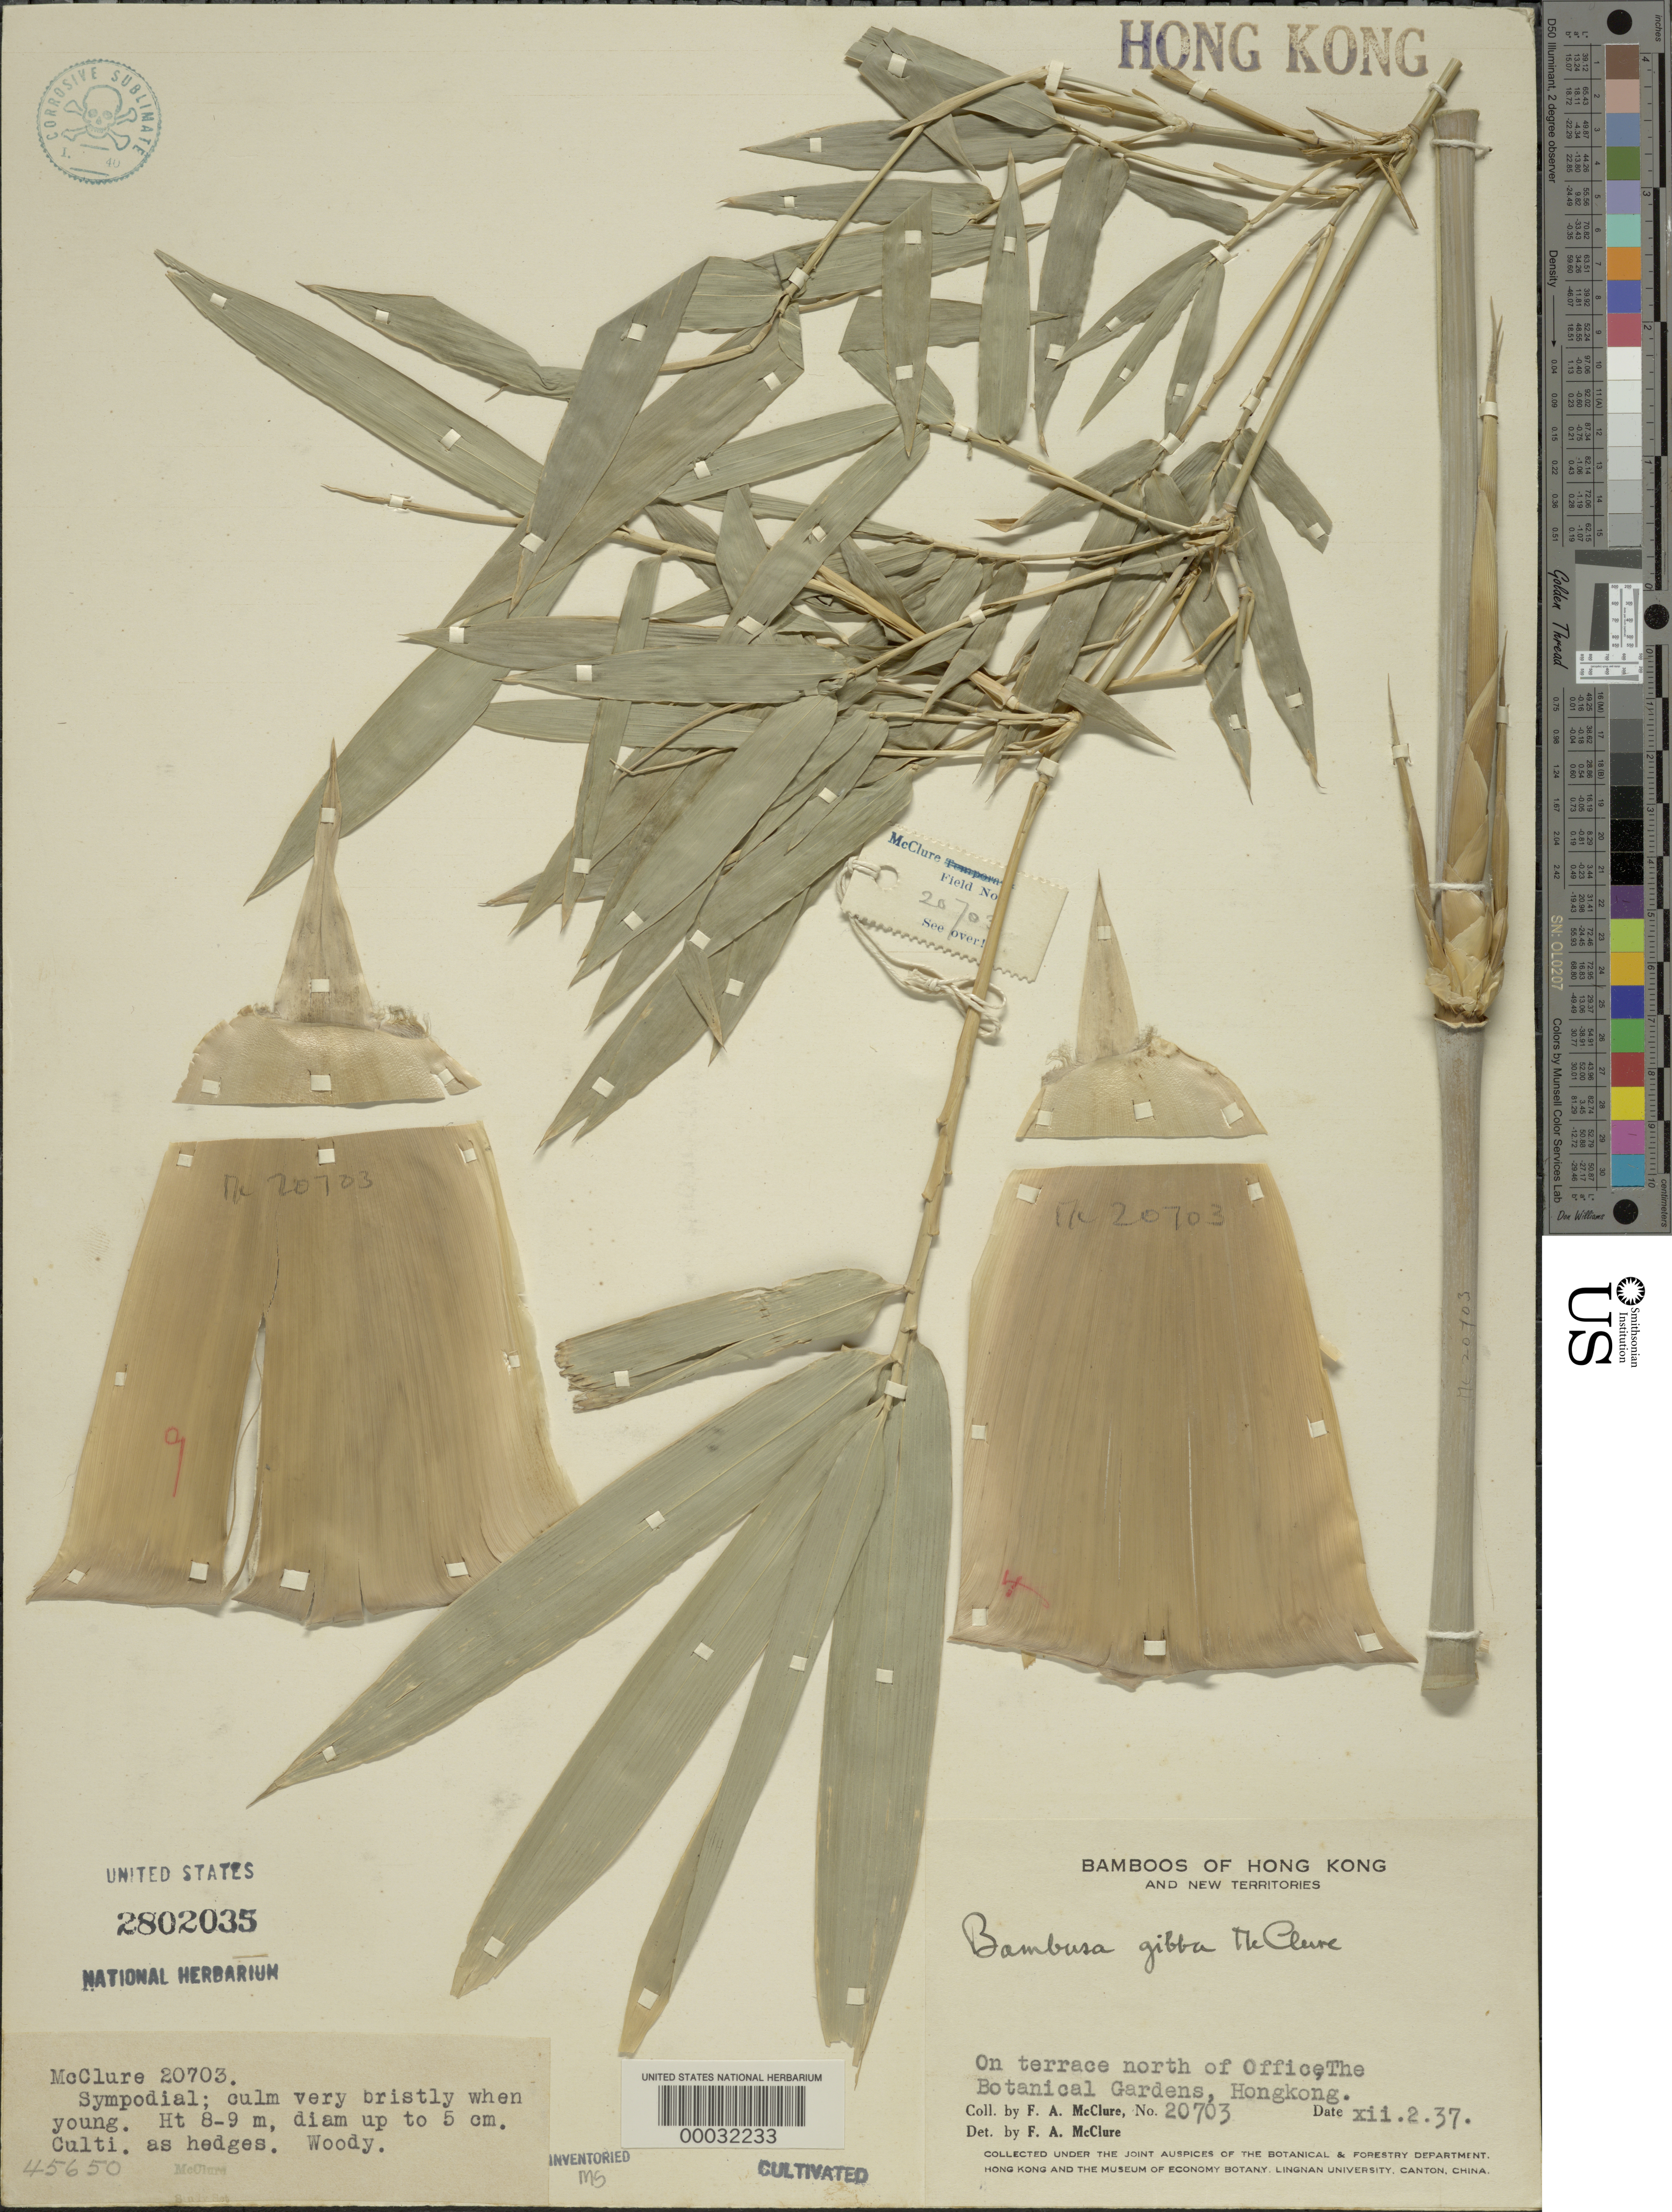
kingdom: Plantae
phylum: Tracheophyta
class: Liliopsida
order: Poales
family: Poaceae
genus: Bambusa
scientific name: Bambusa gibba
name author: McClure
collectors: F. A. McClure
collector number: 20703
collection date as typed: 02 Dec 1937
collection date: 1937-12-02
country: China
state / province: Hong Kong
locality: Botanical gardens-hong kong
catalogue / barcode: US 2802035